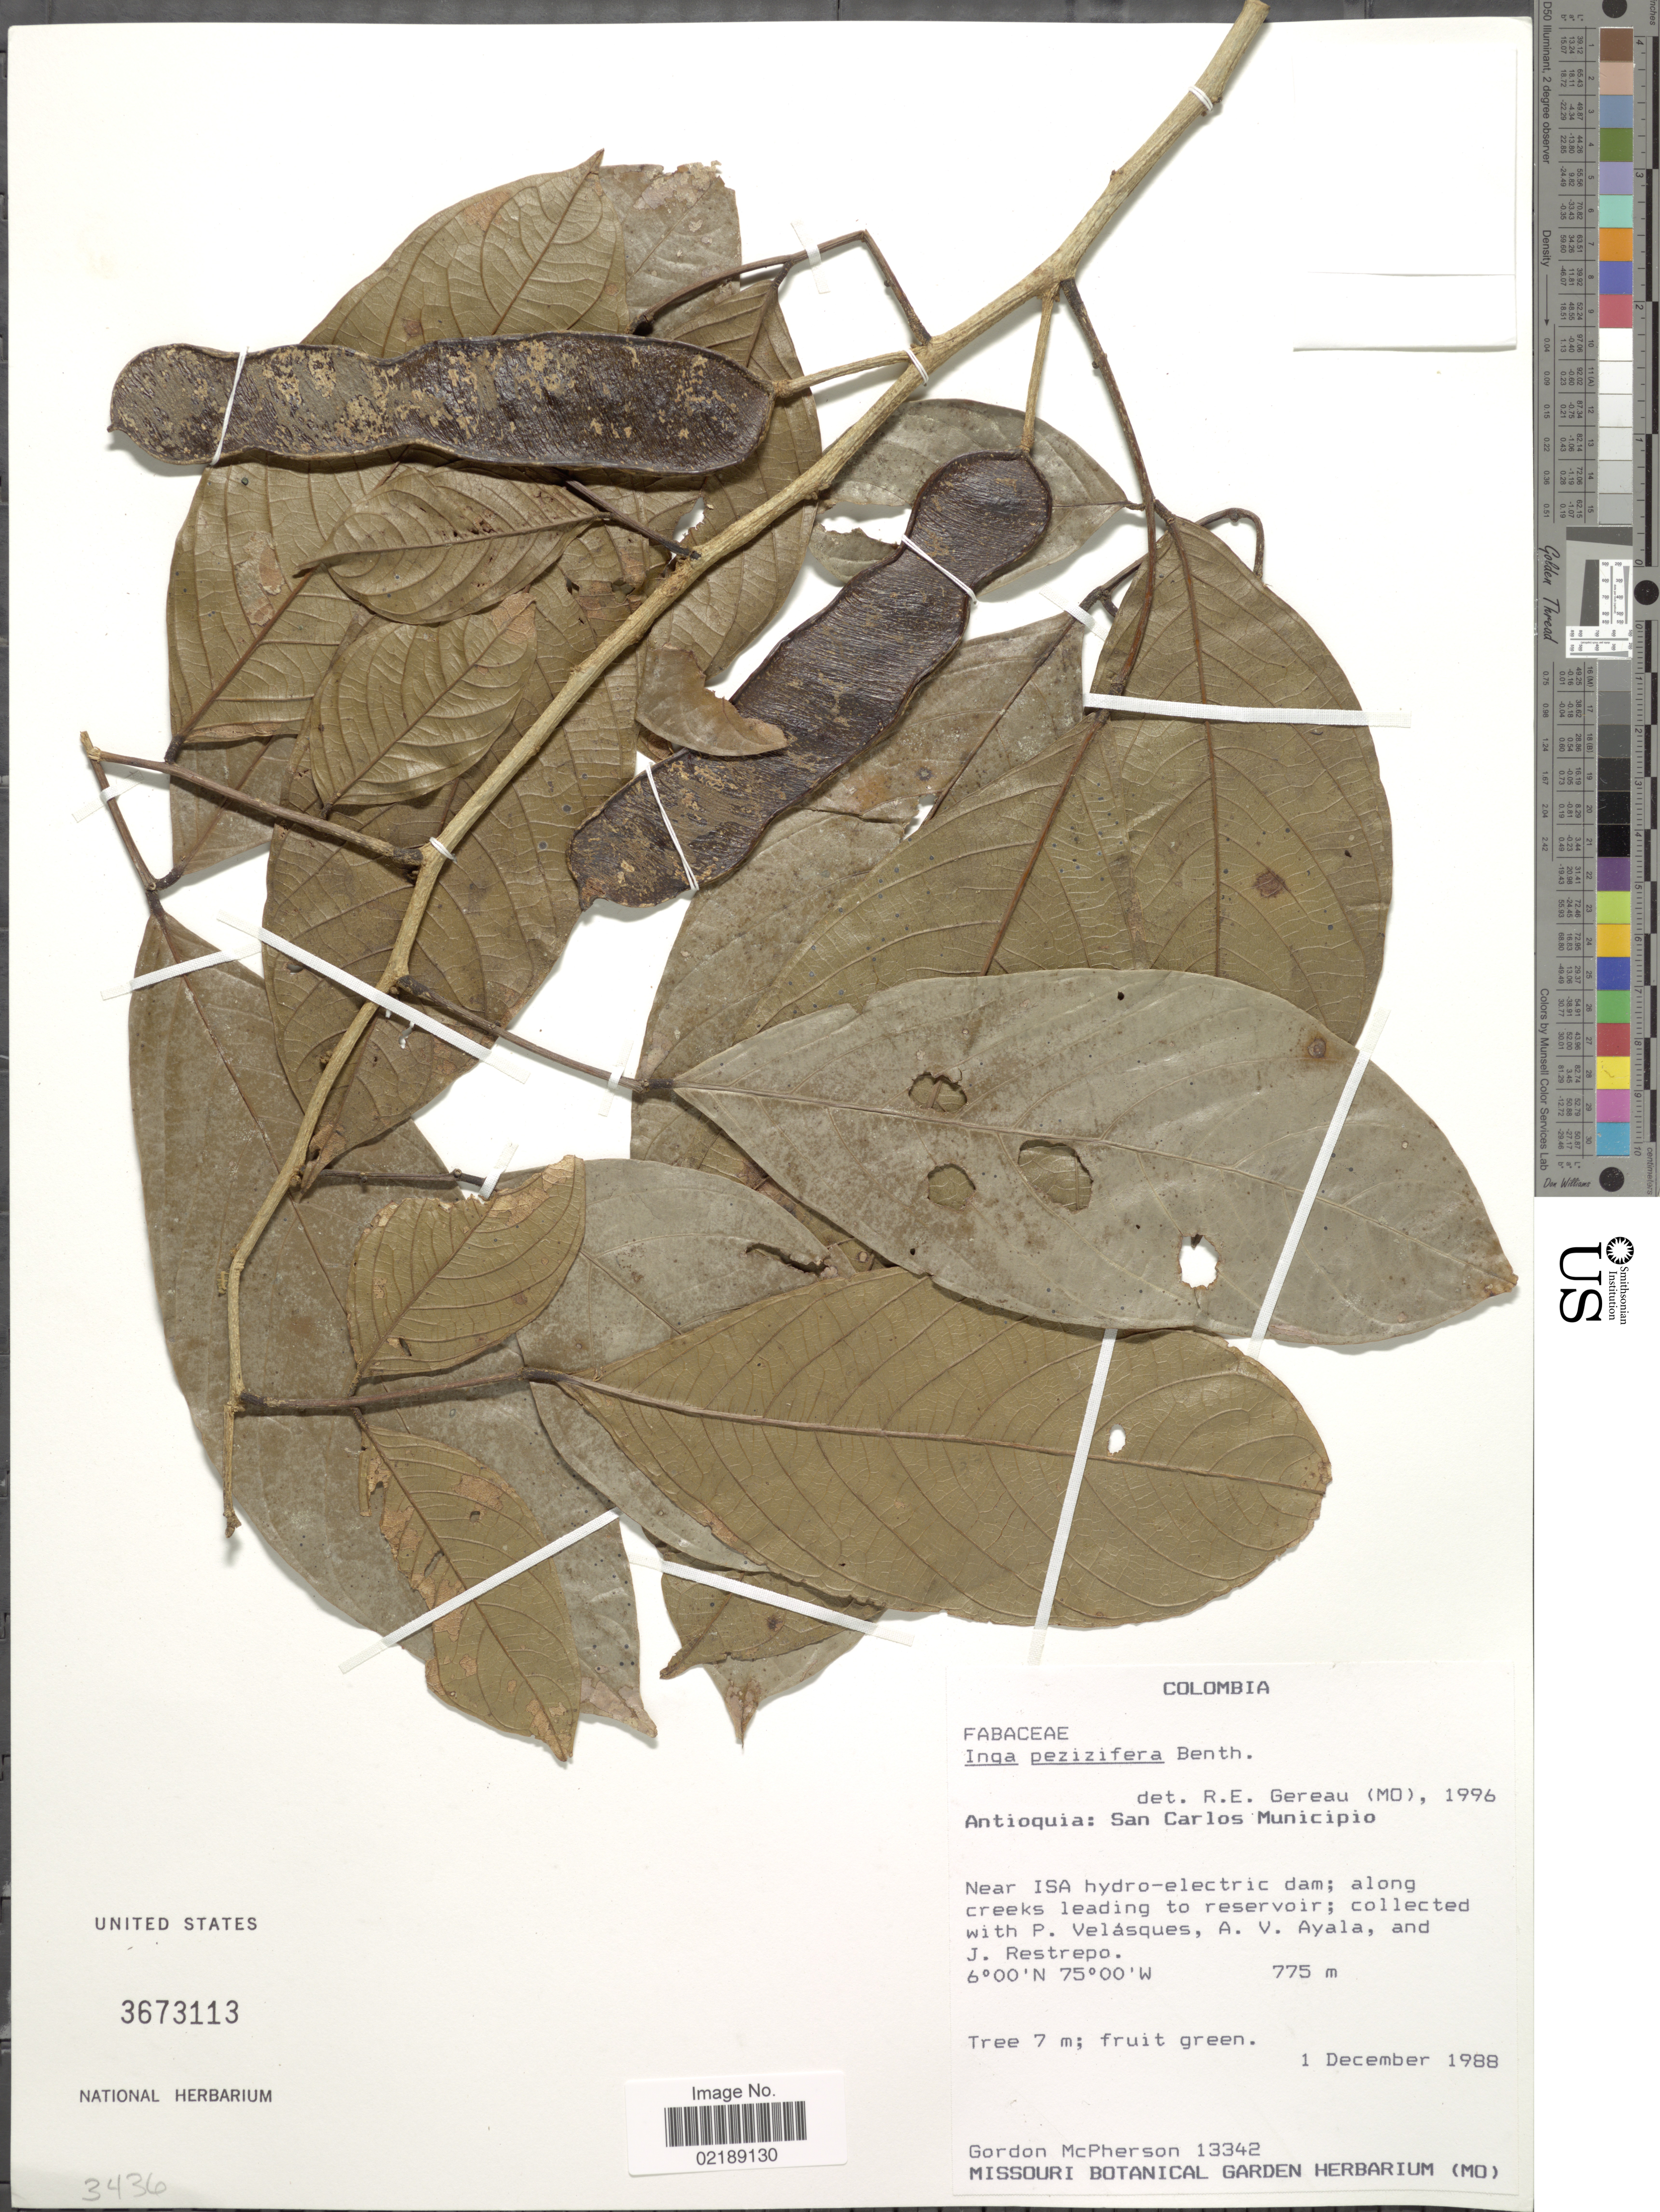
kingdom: Plantae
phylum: Tracheophyta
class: Magnoliopsida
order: Fabales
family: Fabaceae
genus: Inga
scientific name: Inga pezizifera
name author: Benth.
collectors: G. D. McPherson, P. Velasques, A. V. Ayala & J. Restrepo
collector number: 13342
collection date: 1988-12-01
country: Colombia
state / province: Antioquia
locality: San Carlos Municipio, near ISA hydro-electric dam, along creeks leading to reservoir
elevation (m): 775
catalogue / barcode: US 3673113